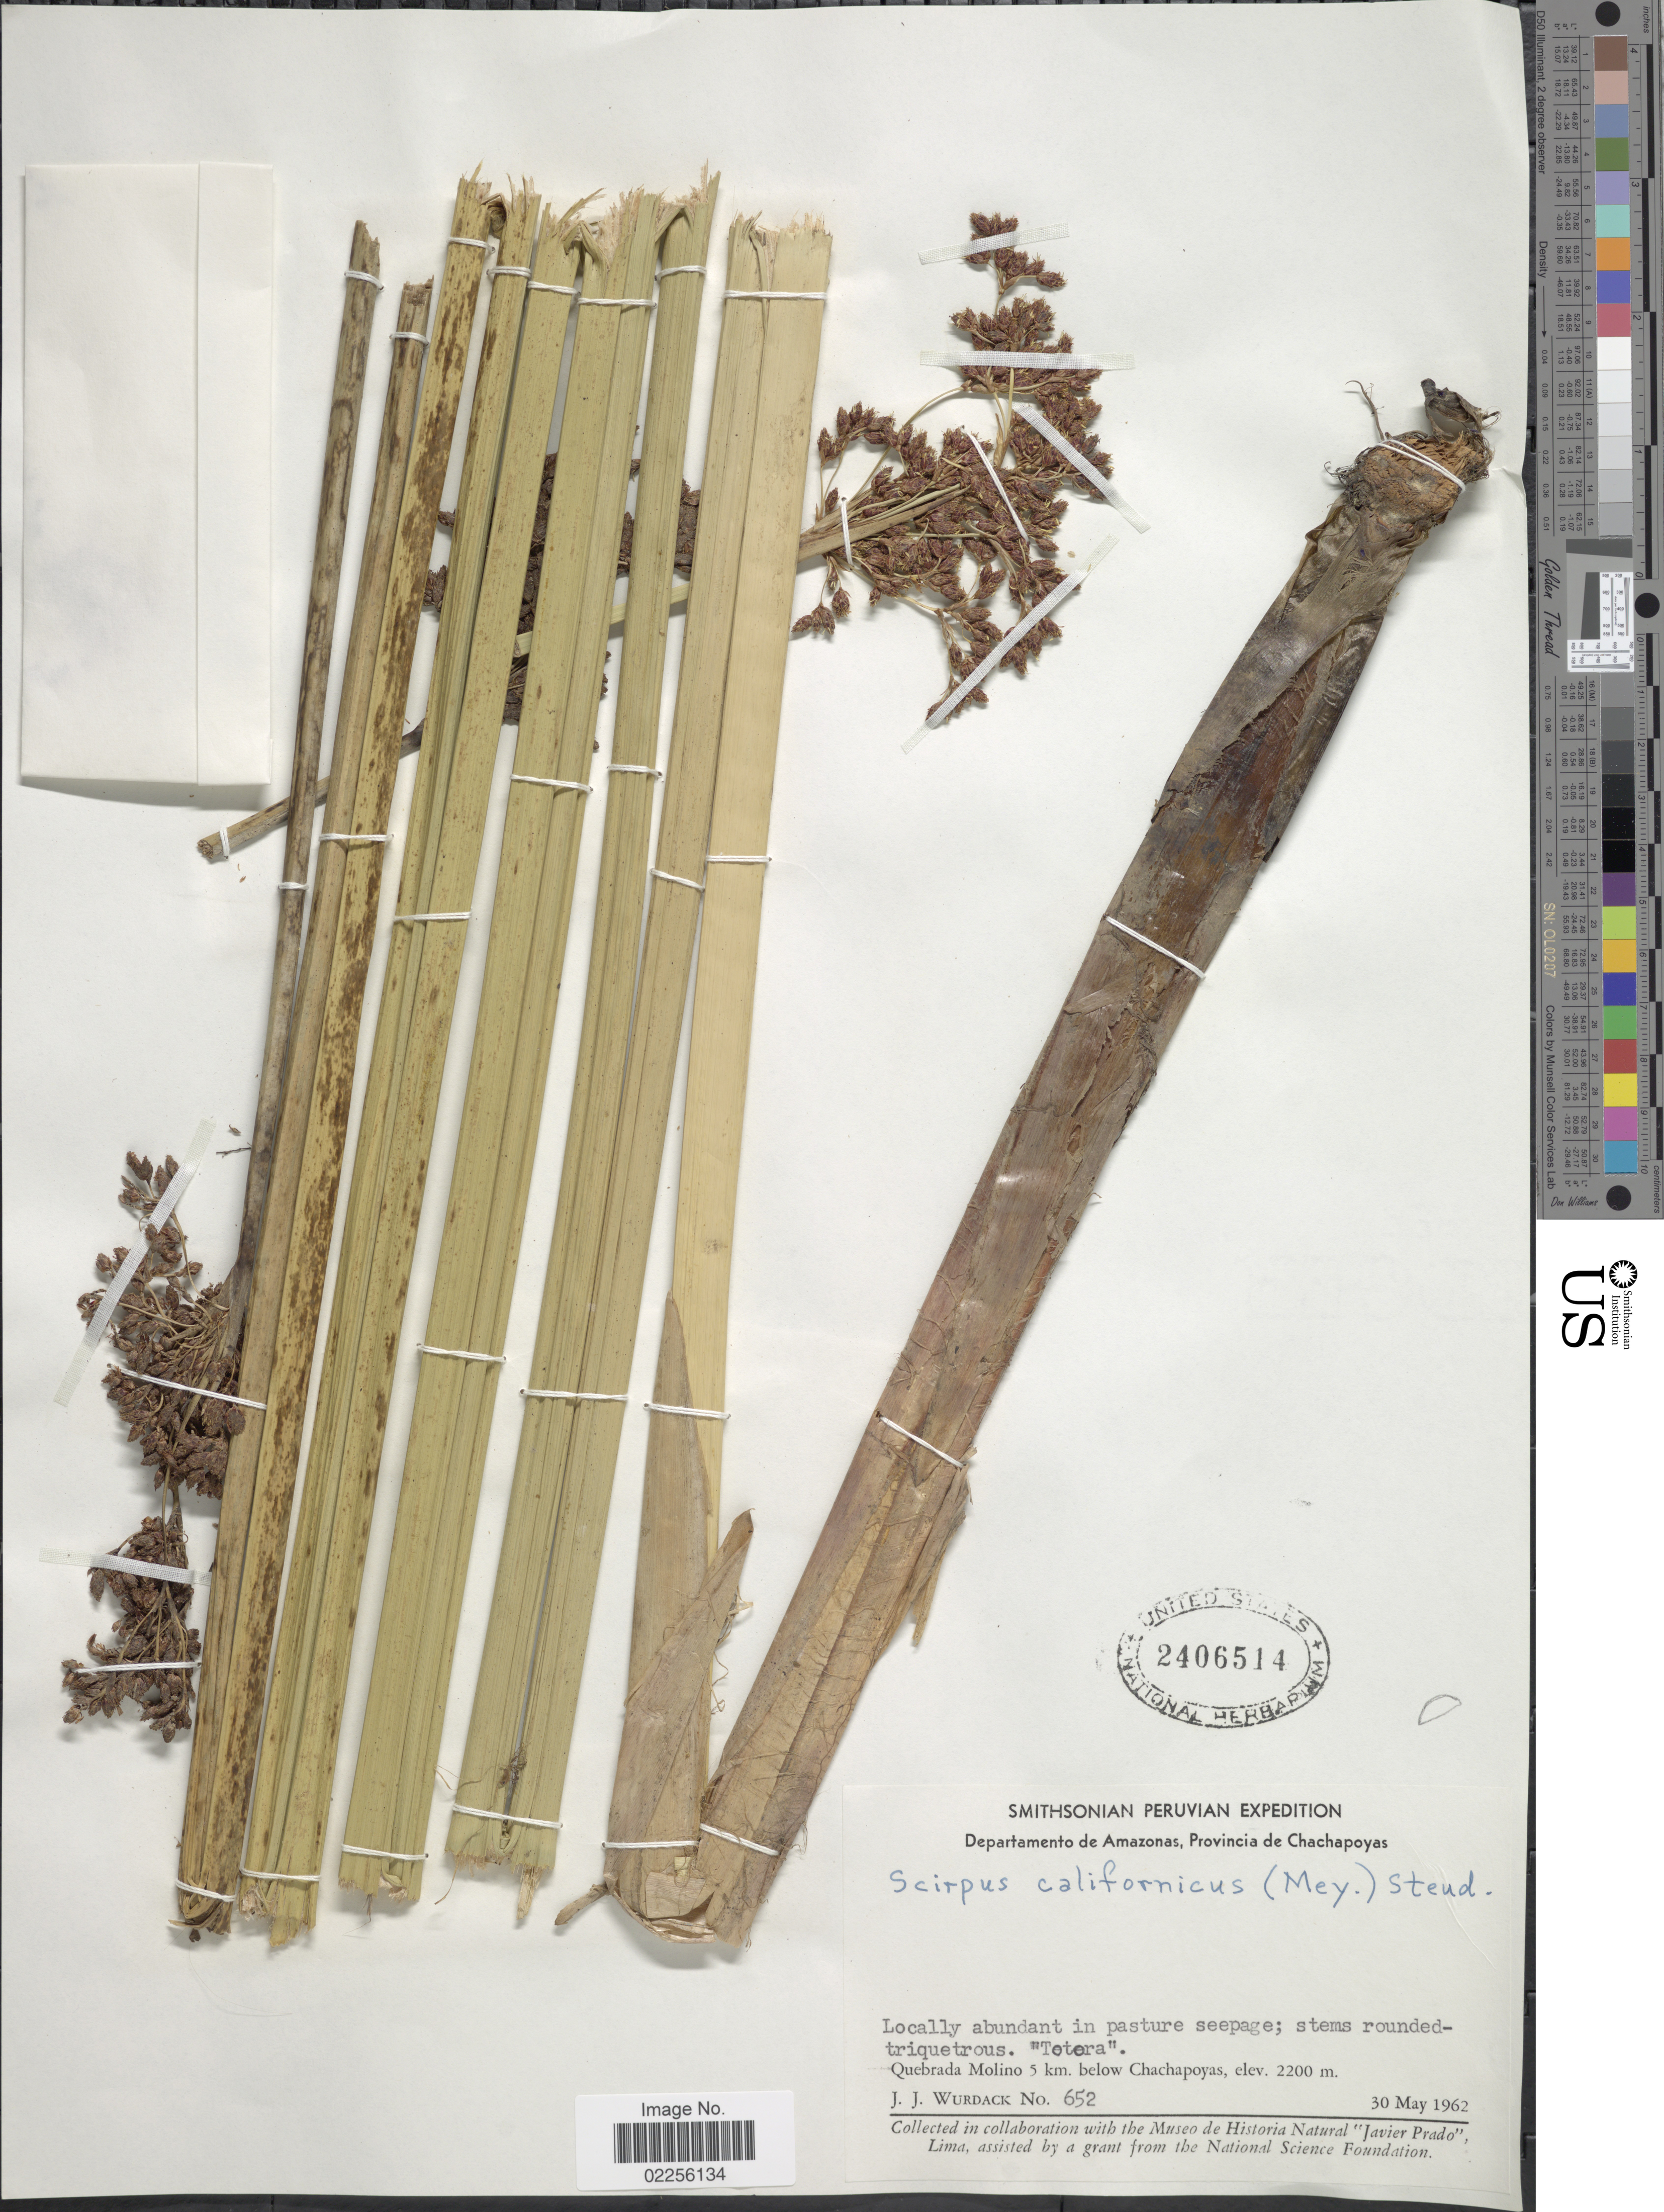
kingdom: Plantae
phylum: Tracheophyta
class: Liliopsida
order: Poales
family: Cyperaceae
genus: Schoenoplectus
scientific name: Schoenoplectus californicus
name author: (C.A. Mey.) Soják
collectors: J. J. Wurdack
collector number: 652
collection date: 1962-05-30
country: Peru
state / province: Amazonas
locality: Departamento de Amazonas, Provincia de Chachapoyas, Quebrada Molino 5 km. below Chachapoyas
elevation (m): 2200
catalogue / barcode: US 2406514